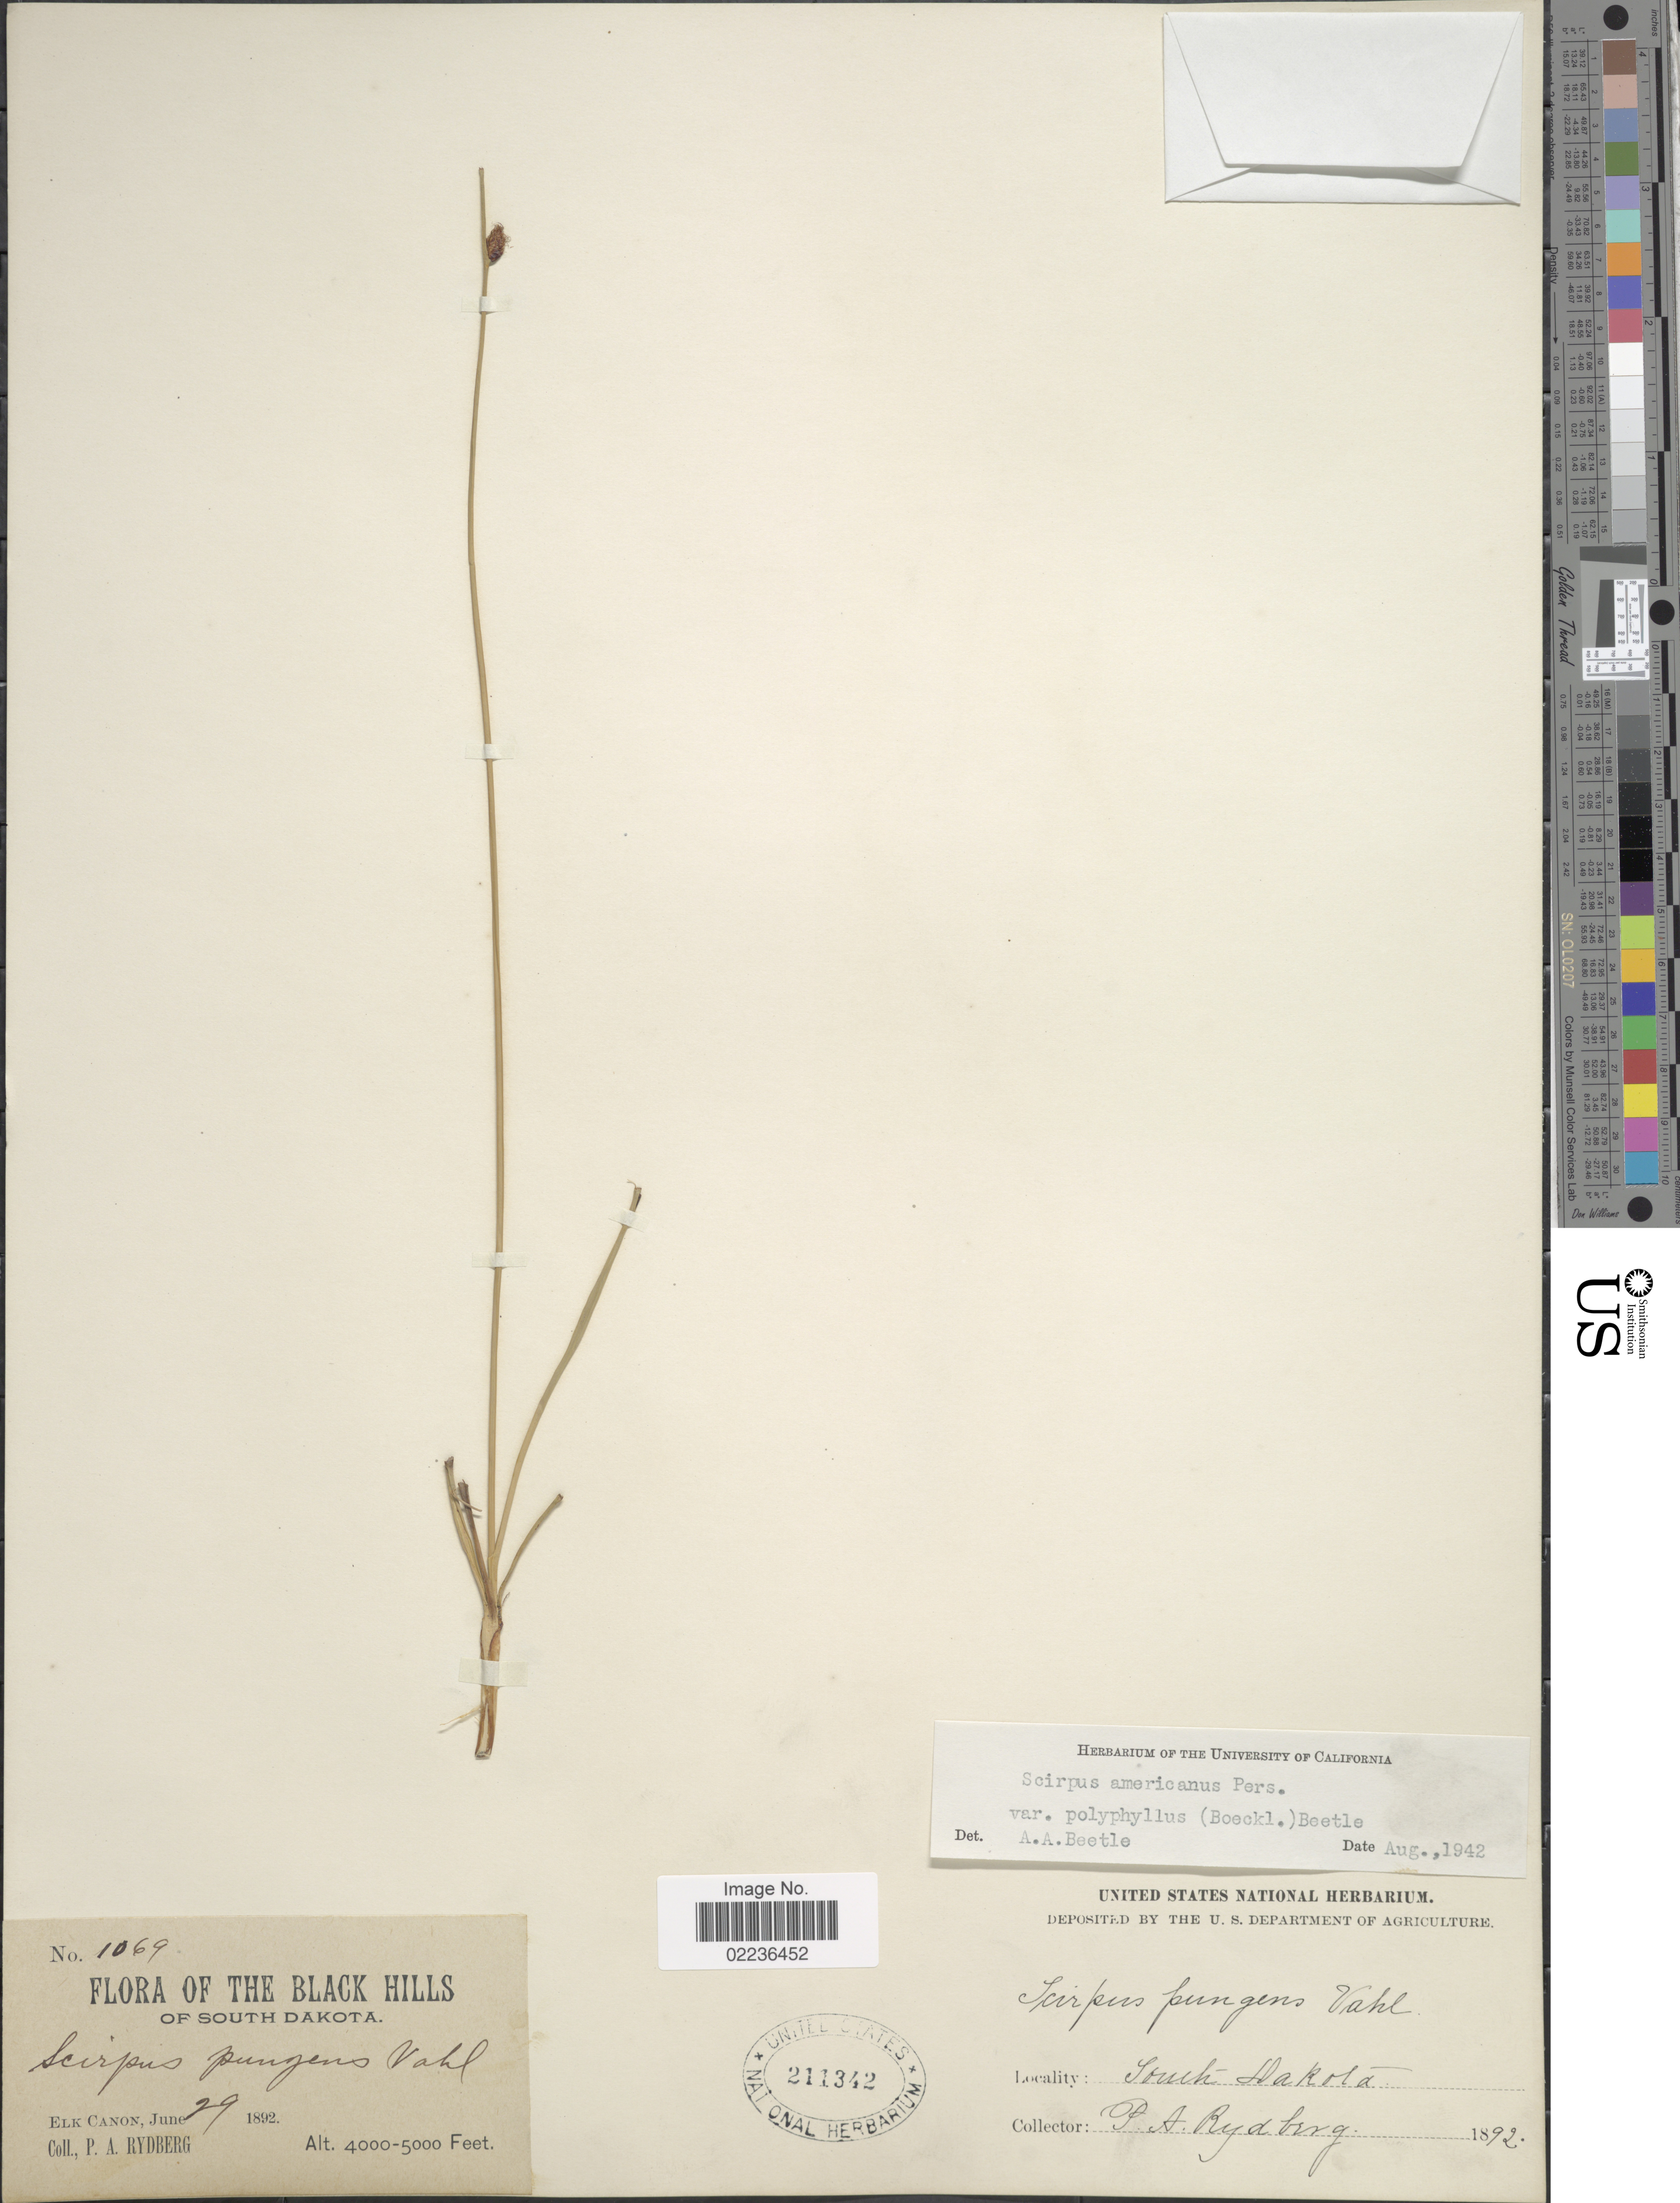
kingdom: Plantae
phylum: Tracheophyta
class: Liliopsida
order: Poales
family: Cyperaceae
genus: Schoenoplectus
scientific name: Schoenoplectus pungens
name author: (Vahl) Palla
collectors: P. A. Rydberg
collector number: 1069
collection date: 1892-06-29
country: United States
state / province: South Dakota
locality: Black Hills, Elk Canon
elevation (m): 1219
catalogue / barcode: US 211342